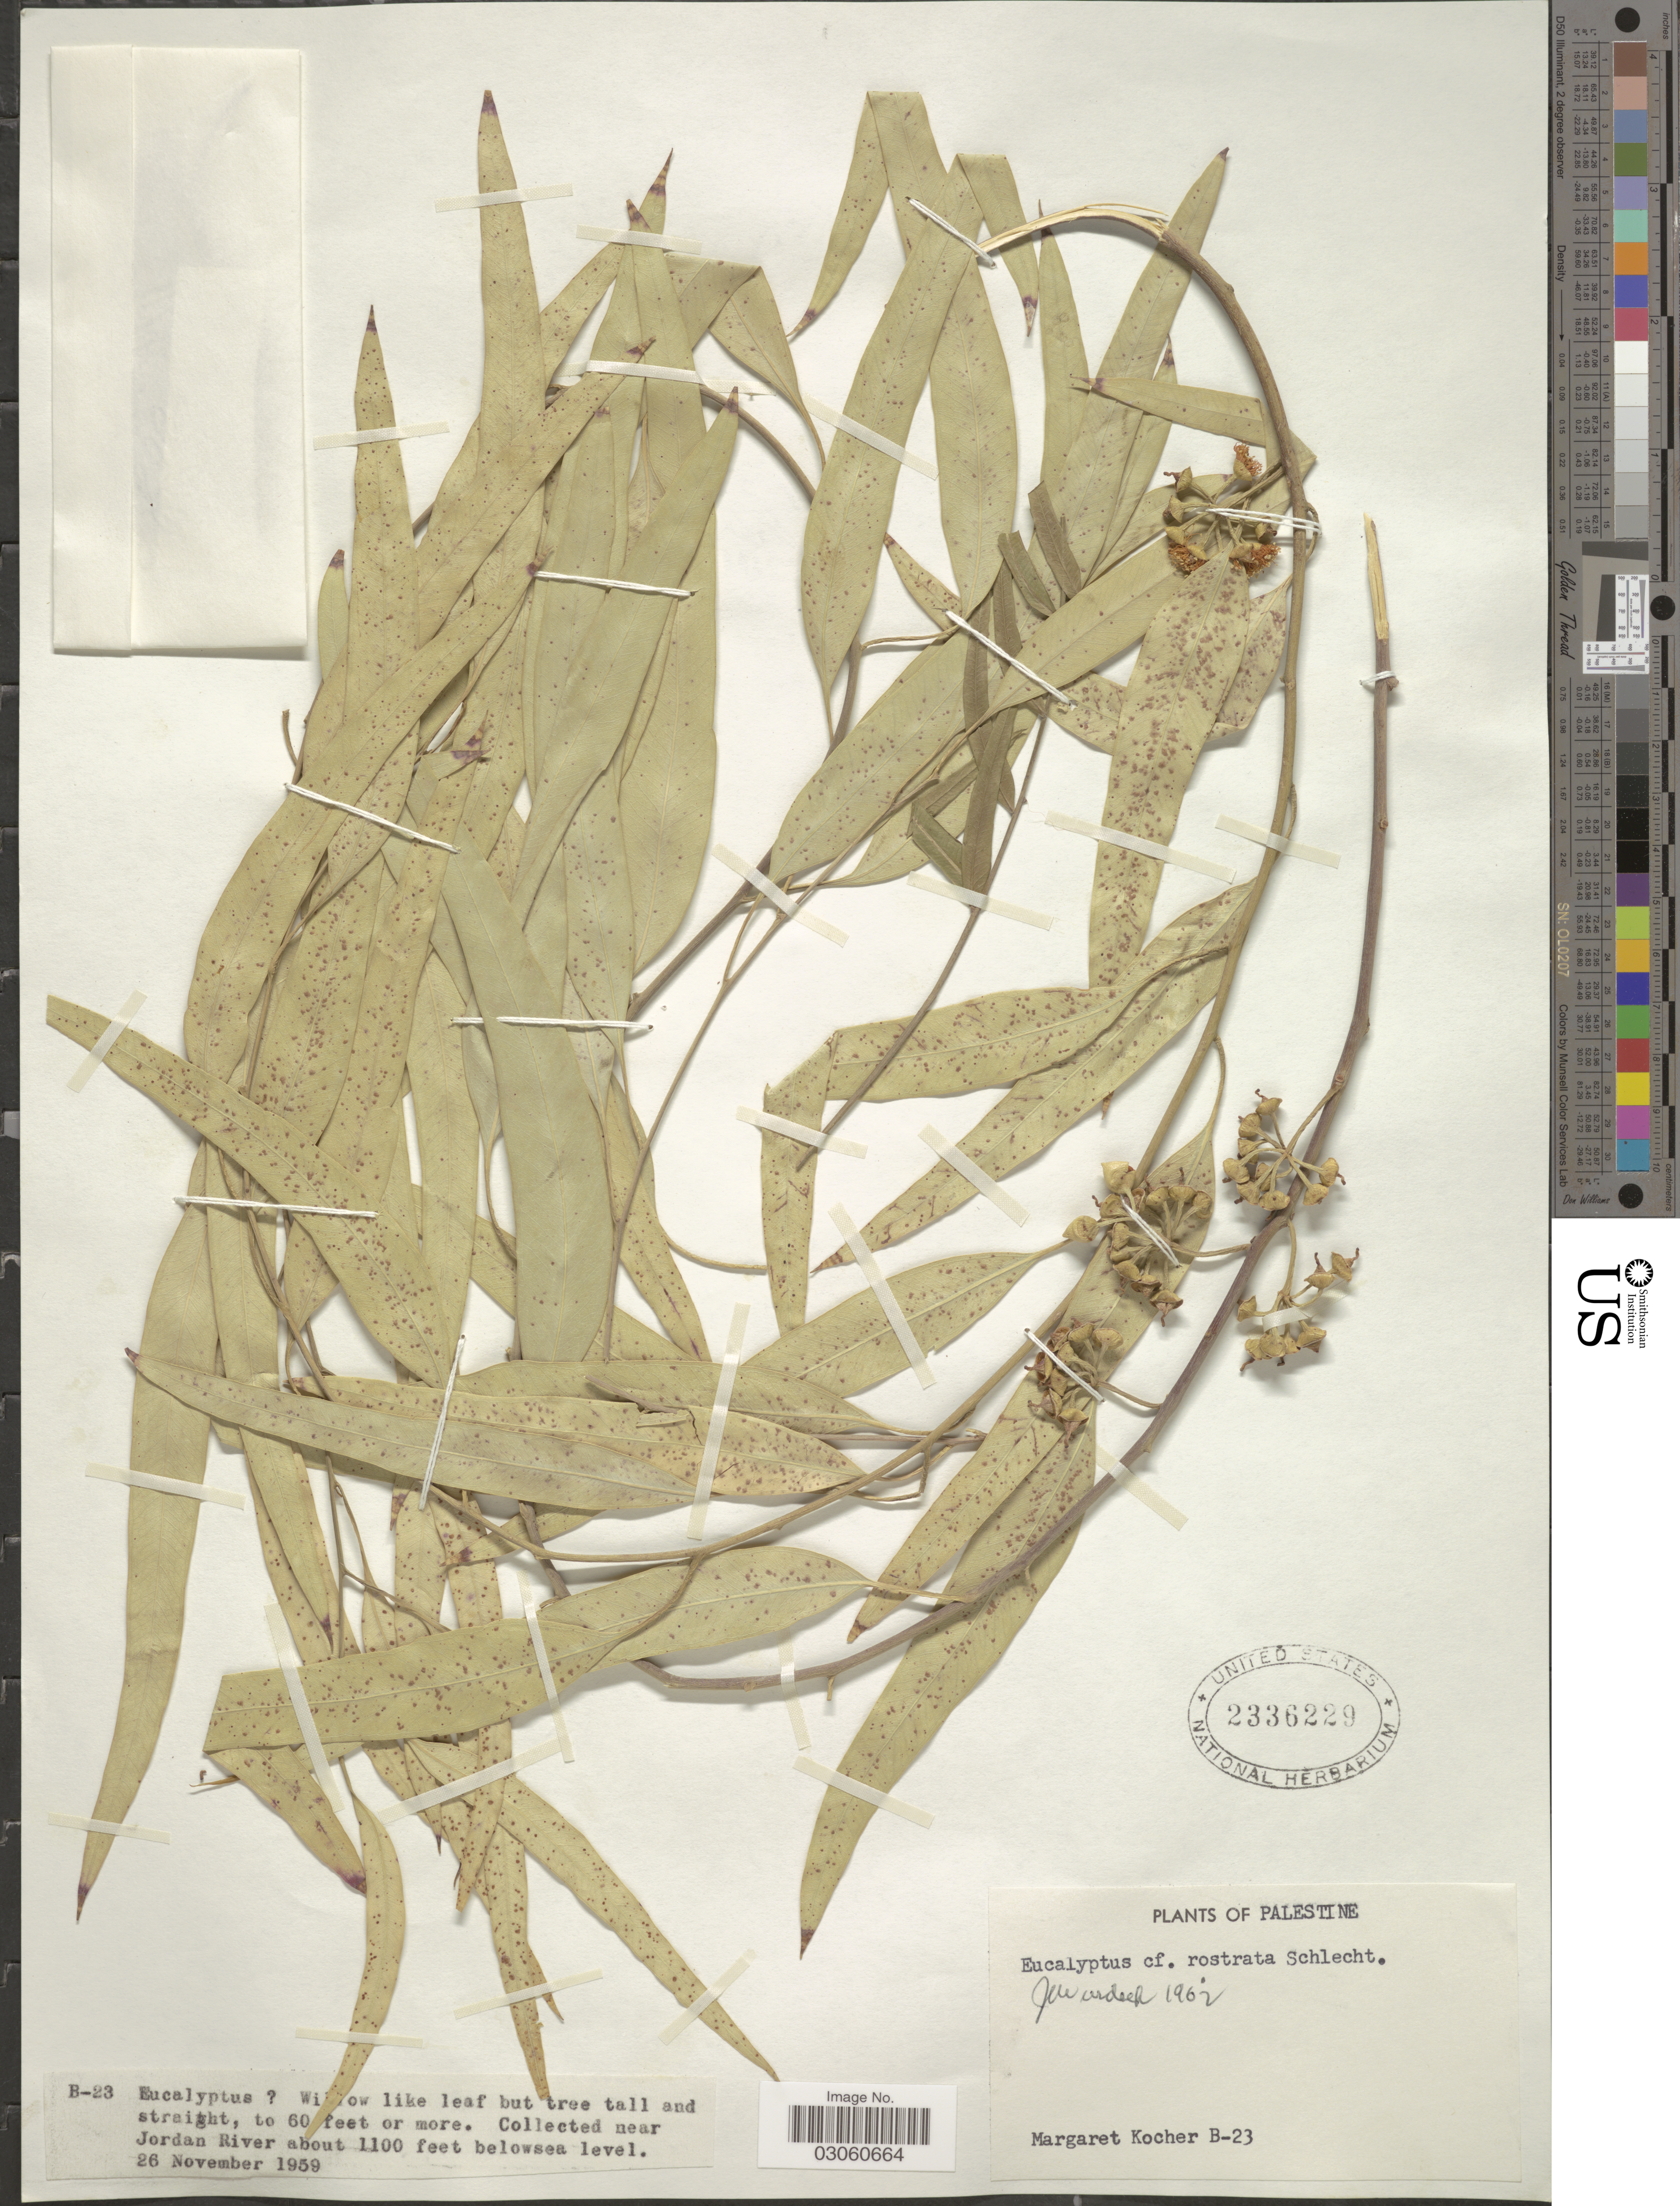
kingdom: Plantae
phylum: Tracheophyta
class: Magnoliopsida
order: Myrtales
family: Myrtaceae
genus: Eucalyptus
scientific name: Eucalyptus rostrata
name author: Schltdl.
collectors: M. Kocher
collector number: B-23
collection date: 1959-11-26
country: Israel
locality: Palestine. Collected near Jordan River.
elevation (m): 335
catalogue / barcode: US 2336229